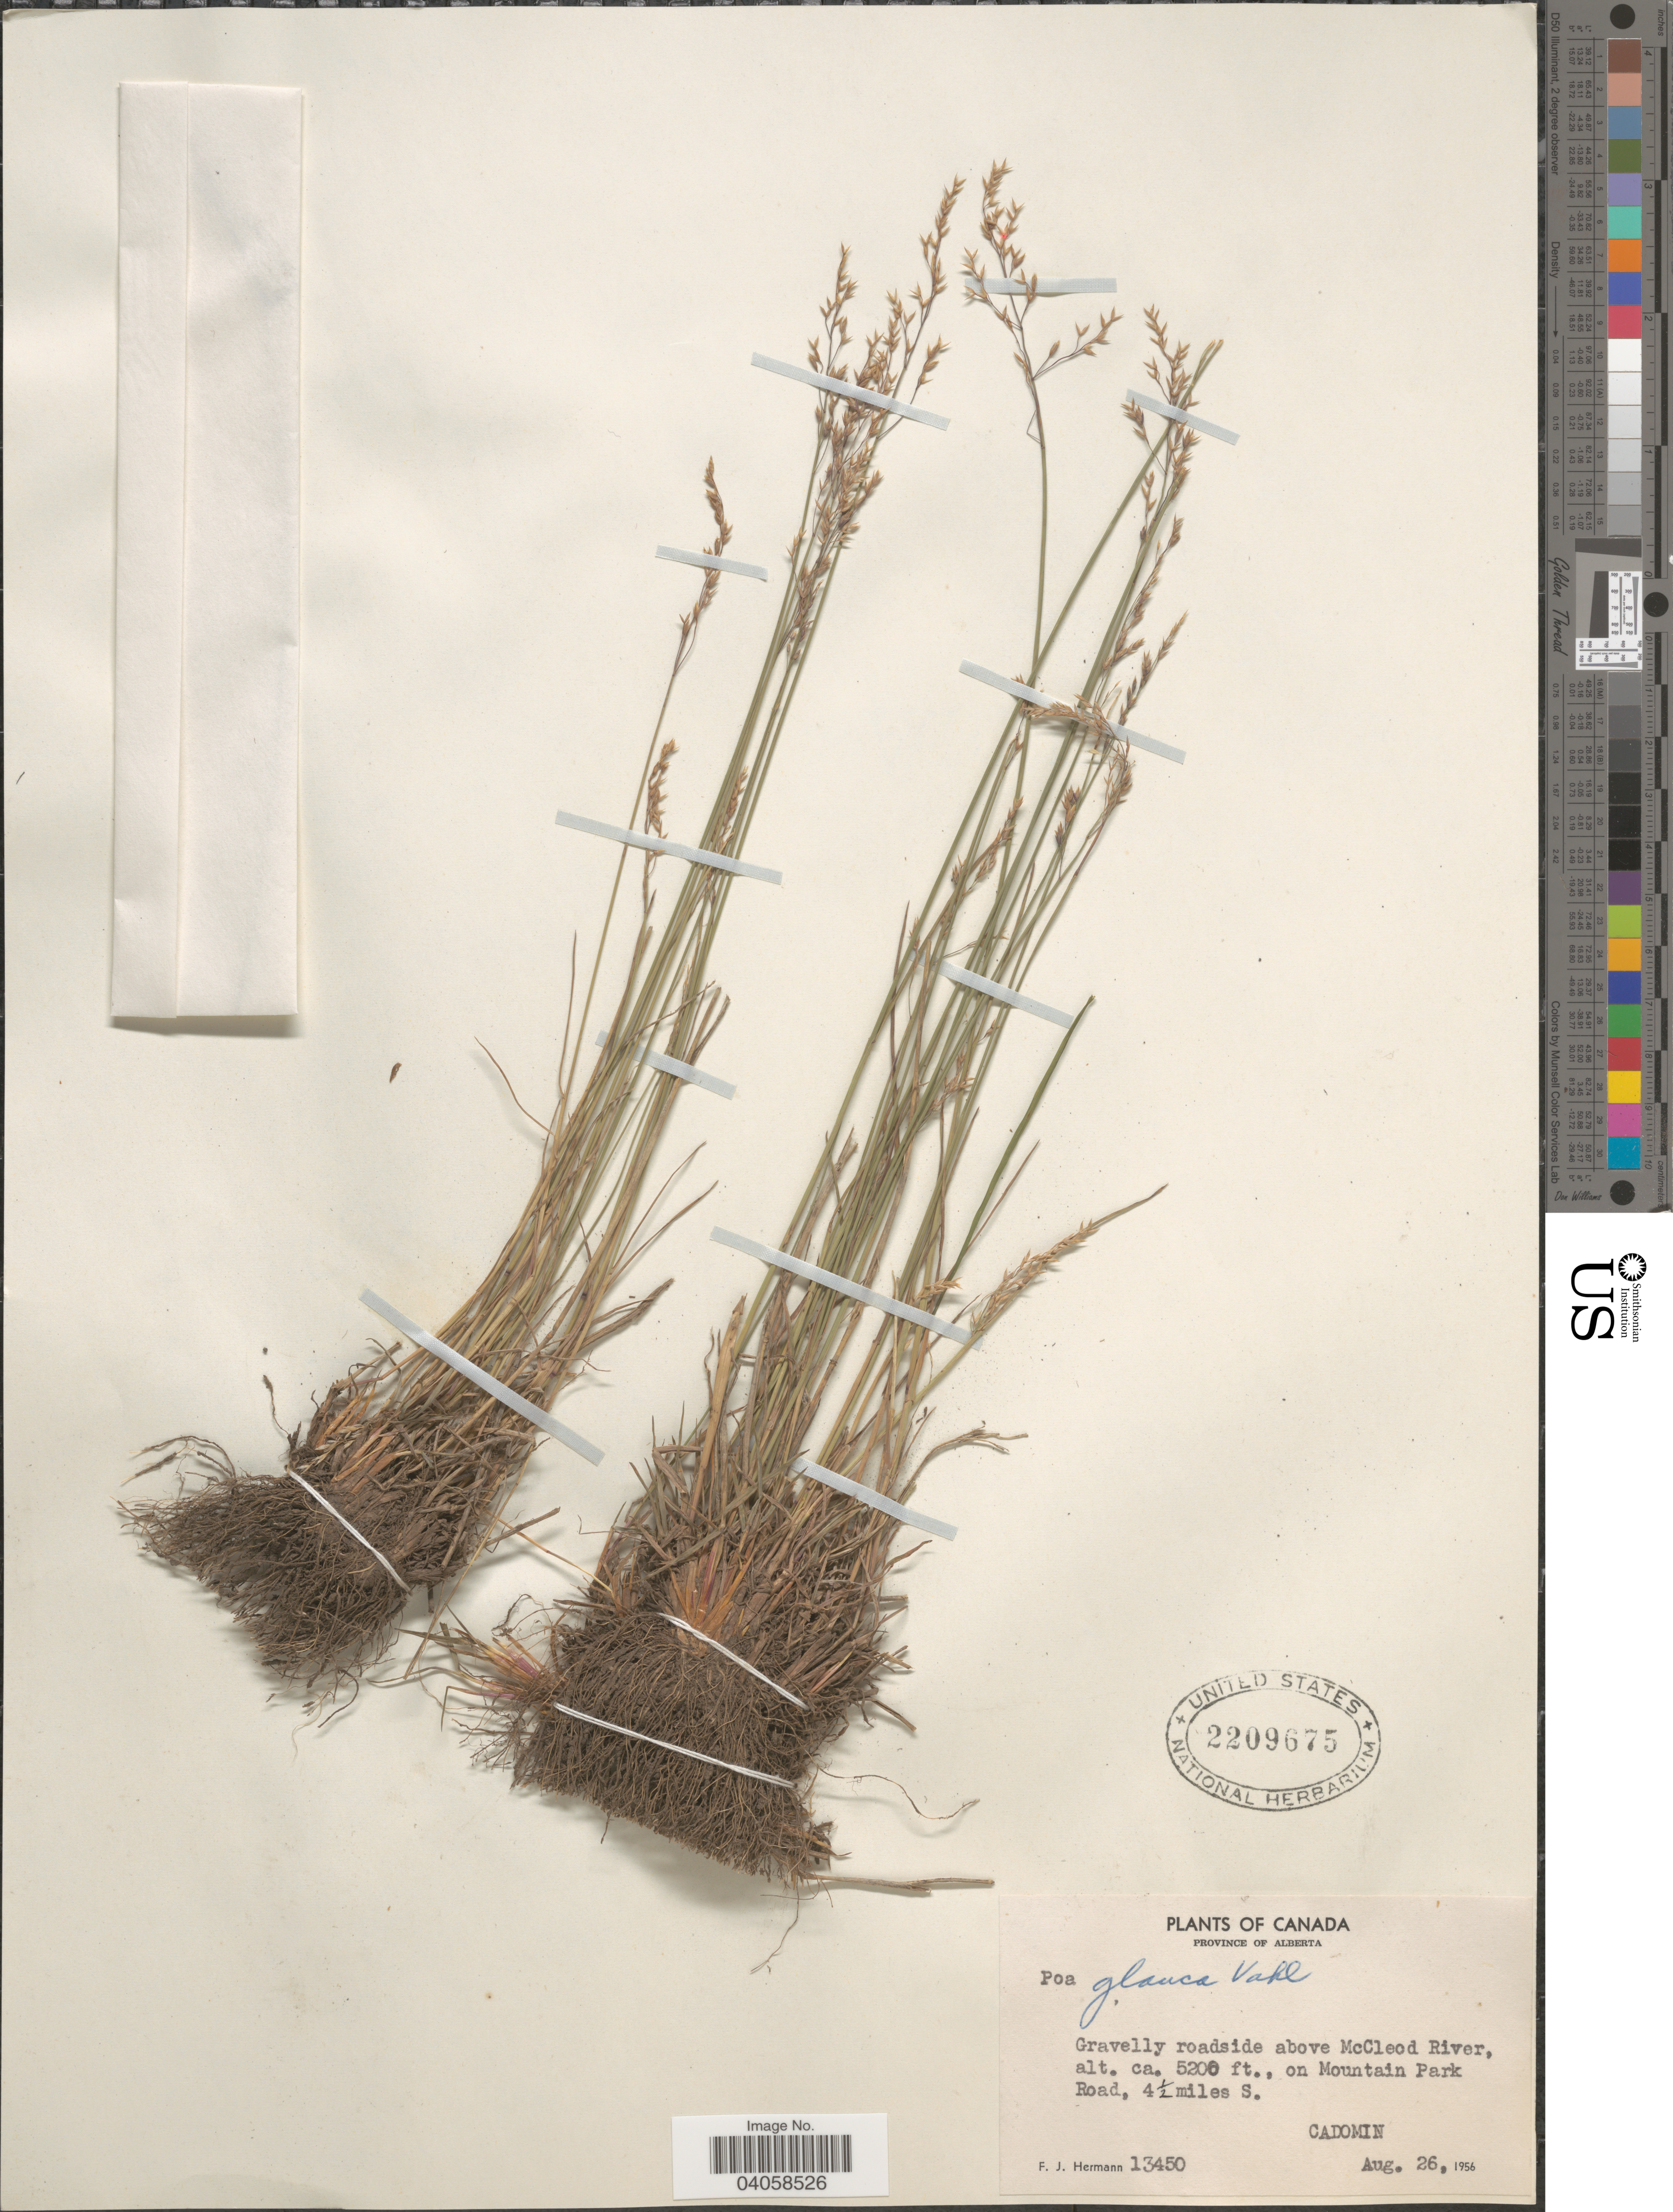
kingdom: Plantae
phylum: Tracheophyta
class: Liliopsida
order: Poales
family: Poaceae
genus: Poa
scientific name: Poa glauca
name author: Vahl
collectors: F. J. Hermann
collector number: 13450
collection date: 1956-08-26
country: Canada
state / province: Alberta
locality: Gravelly roadside above McCleod River, on Mountain Park Road, 4½ milesS. Cadomin.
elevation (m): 1585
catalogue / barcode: US 2209675